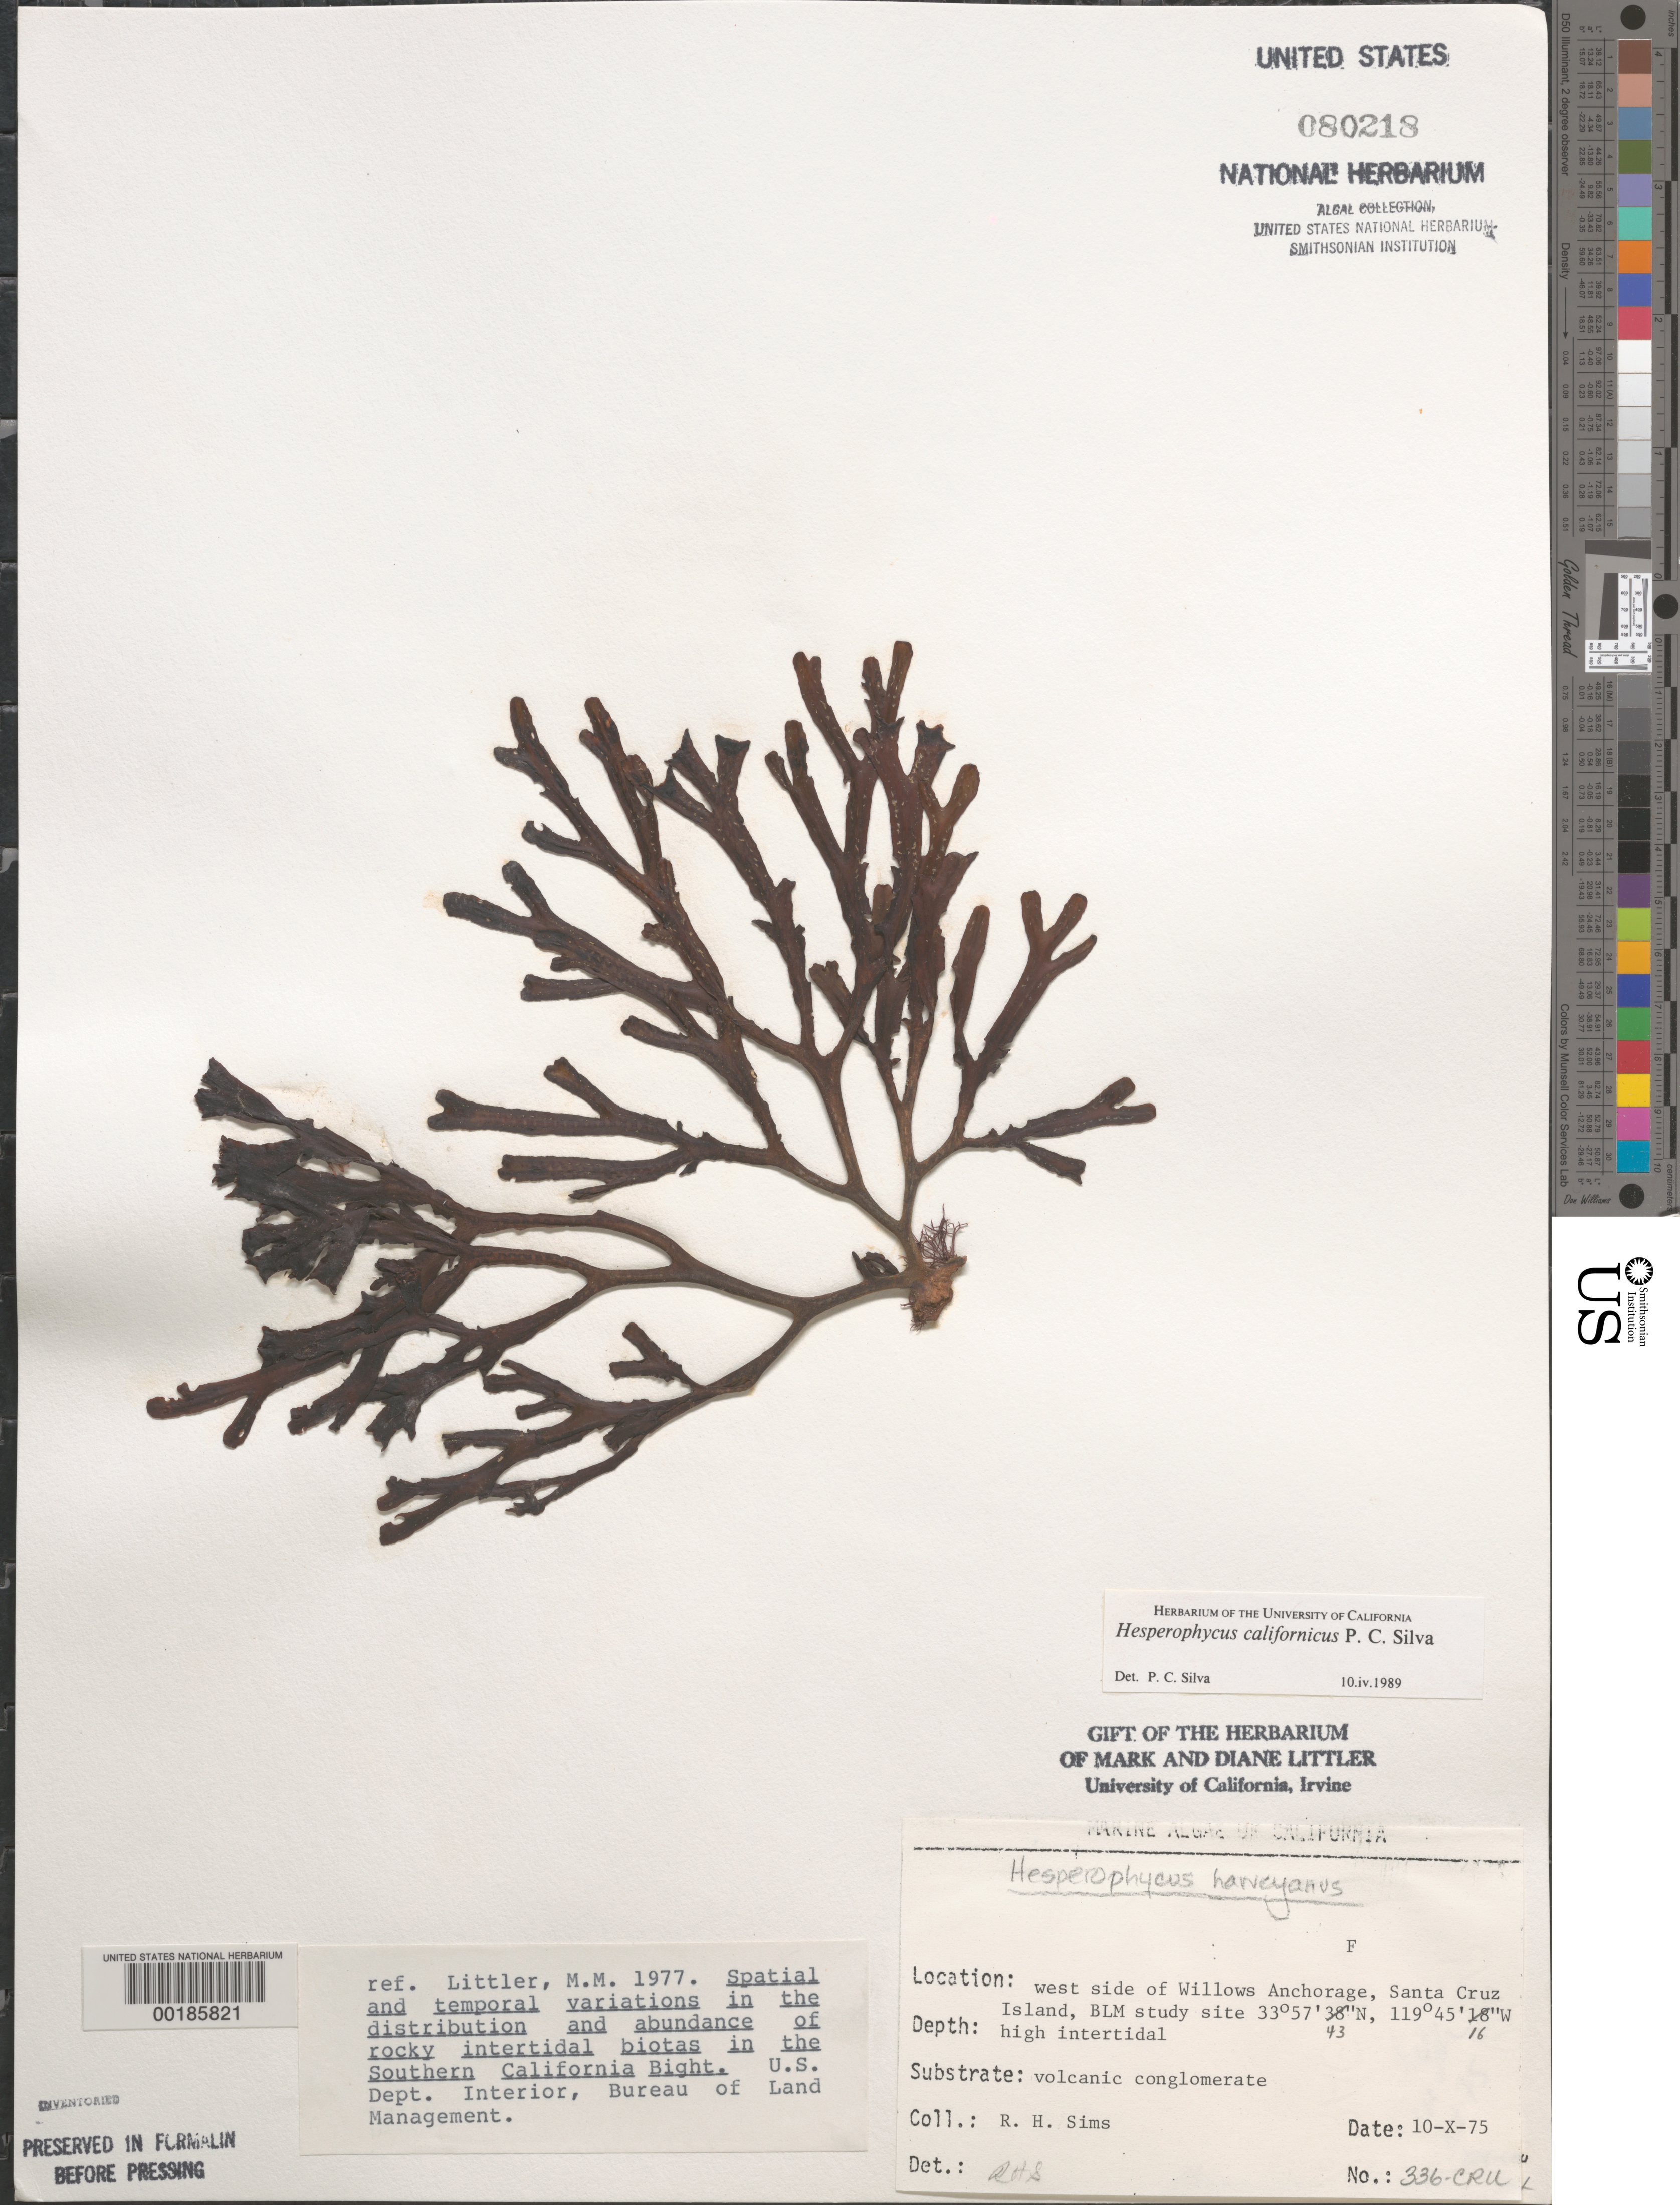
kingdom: Chromista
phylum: Ochrophyta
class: Phaeophyceae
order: Fucales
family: Fucaceae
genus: Hesperophycus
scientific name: Hesperophycus californicus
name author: P.C. Silva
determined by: Silva, P. C.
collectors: R. H. Sims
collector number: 336-cru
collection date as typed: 10 Oct 1975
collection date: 1975-10-10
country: United States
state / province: California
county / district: Santa Barbara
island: Santa Cruz Island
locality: Willows Anchorage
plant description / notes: BLM-SOCALBIGHT Rocky Intertidal Survey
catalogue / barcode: US 80218